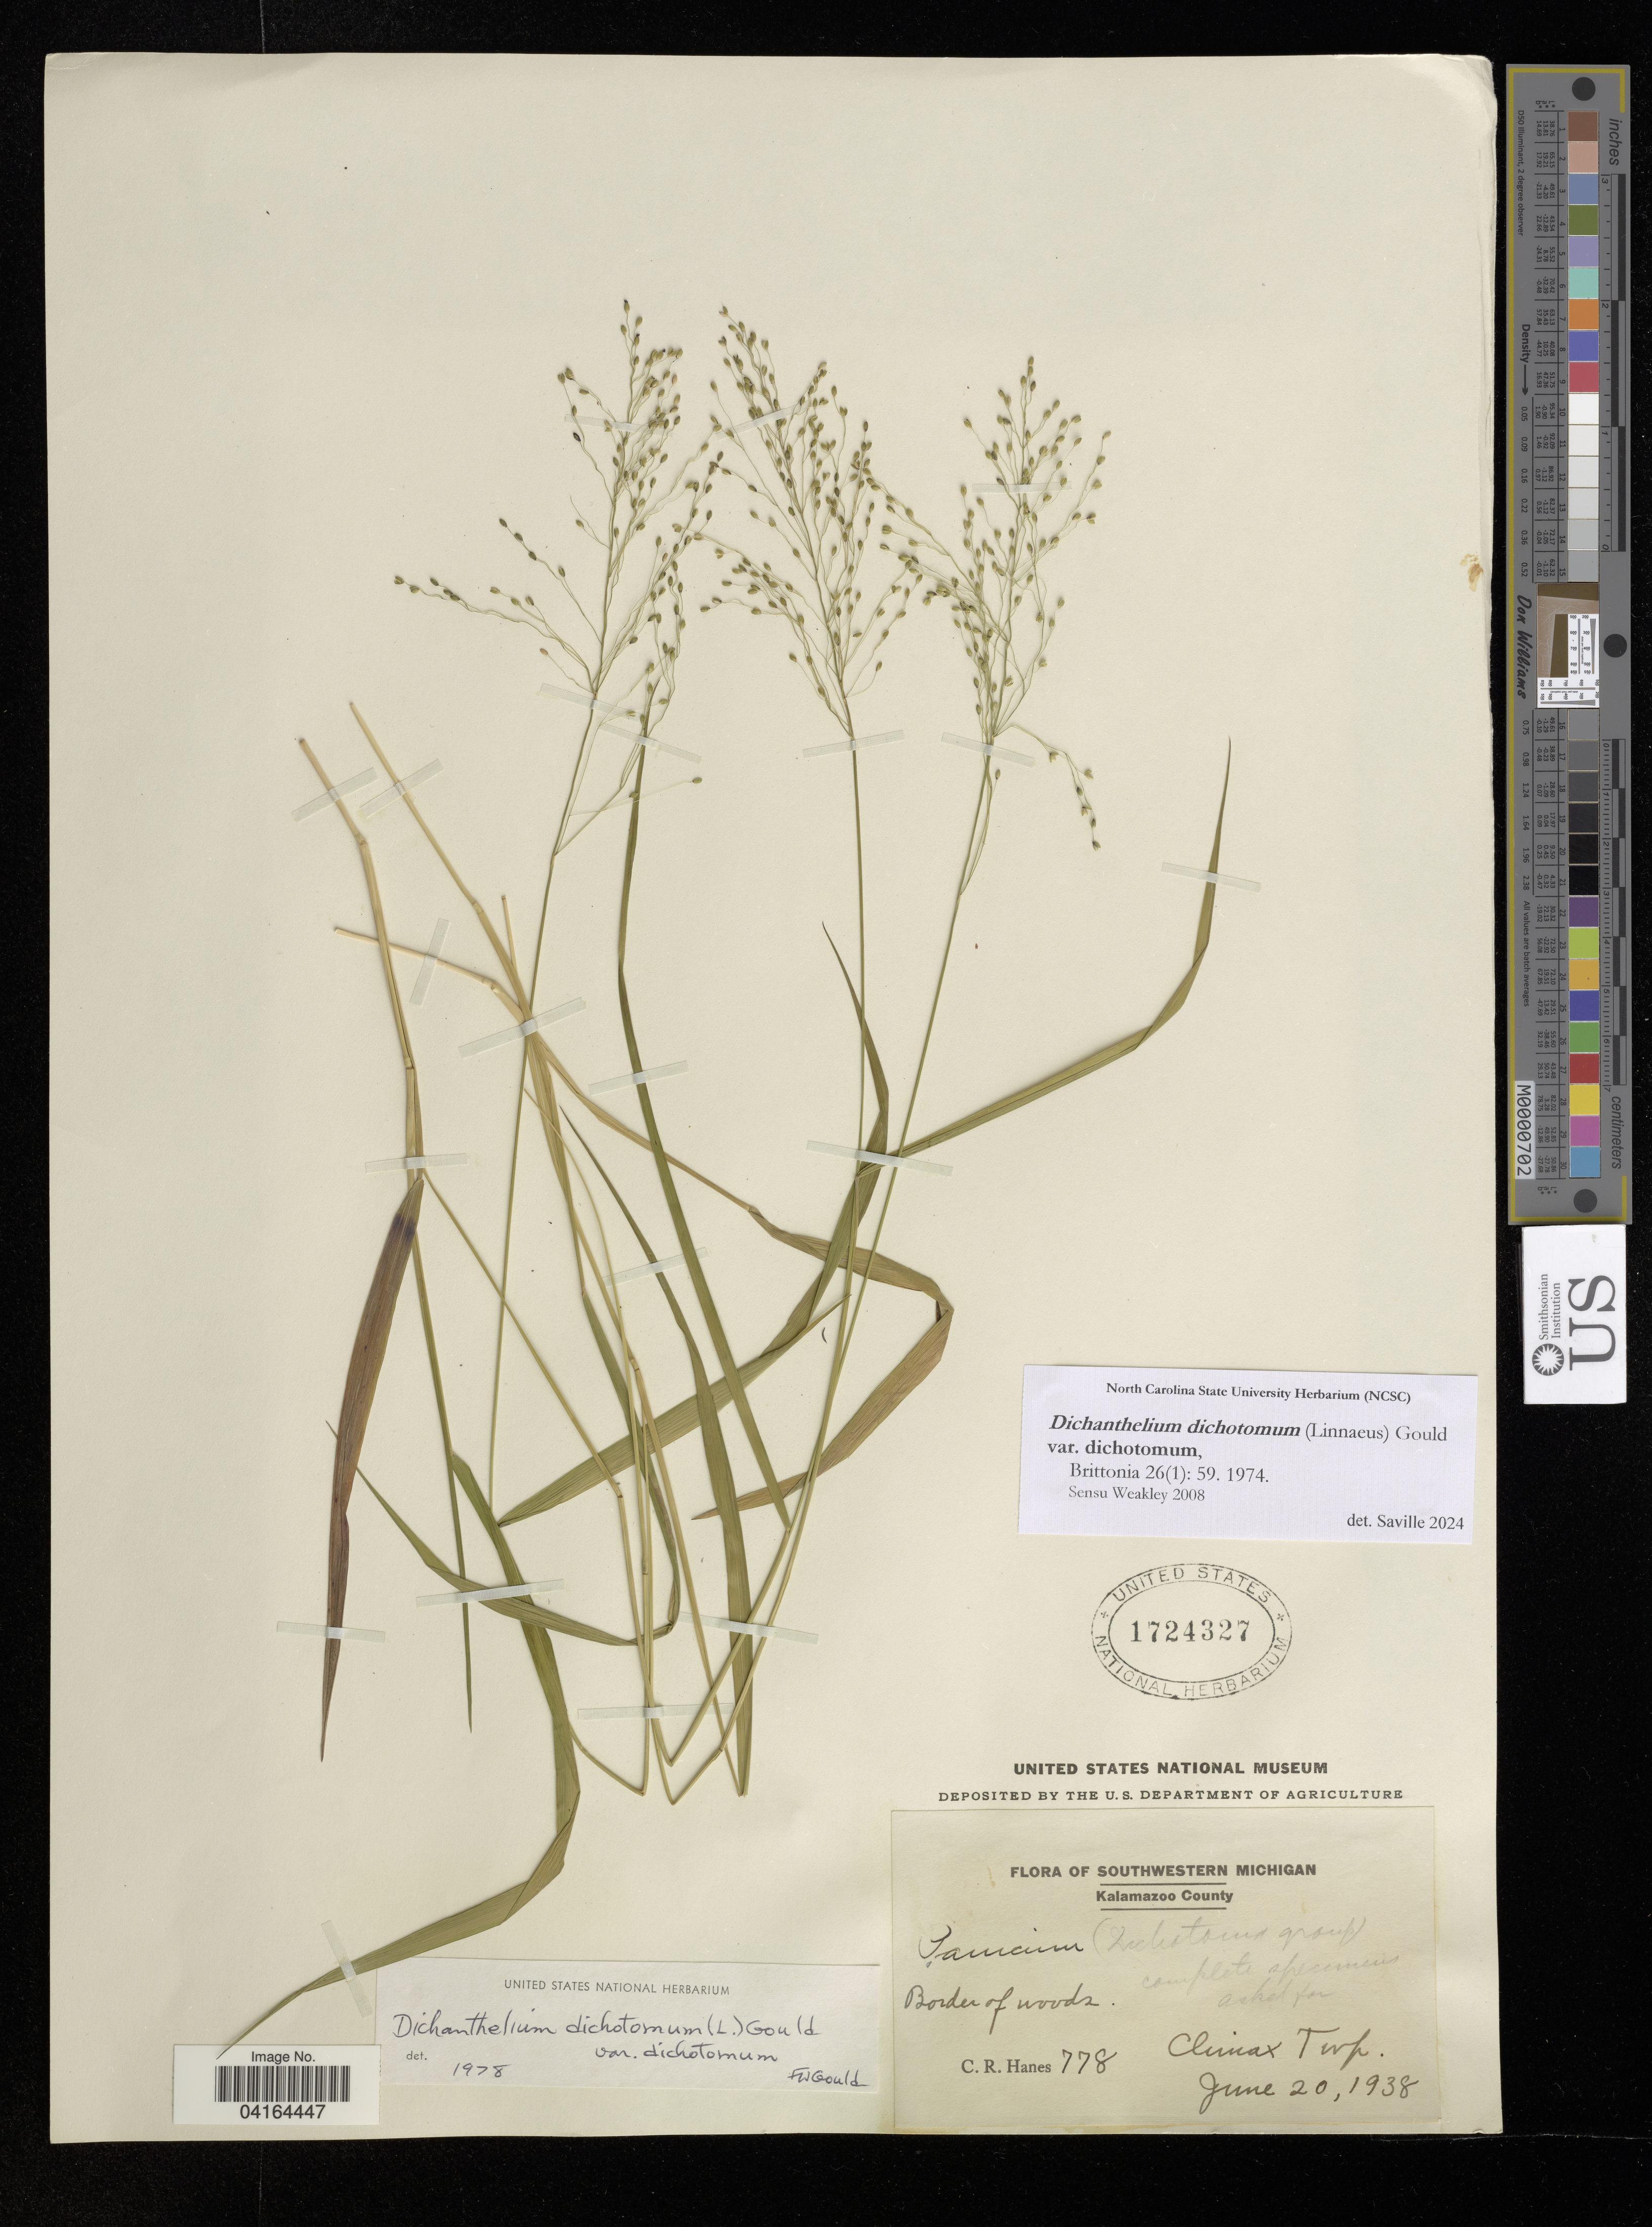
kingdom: Plantae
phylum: Tracheophyta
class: Liliopsida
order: Poales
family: Poaceae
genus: Dichanthelium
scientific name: Dichanthelium dichotomum var. dichotomum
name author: (L.) Gould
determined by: Saville, A. C., (NCSC), North Carolina State University (UNITED STATES)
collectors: C. Hanes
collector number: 778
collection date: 1938-06-20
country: United States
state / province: Michigan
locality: Southwest Michigan. Kalamazoo County. Climax Twp.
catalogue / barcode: US 1724327